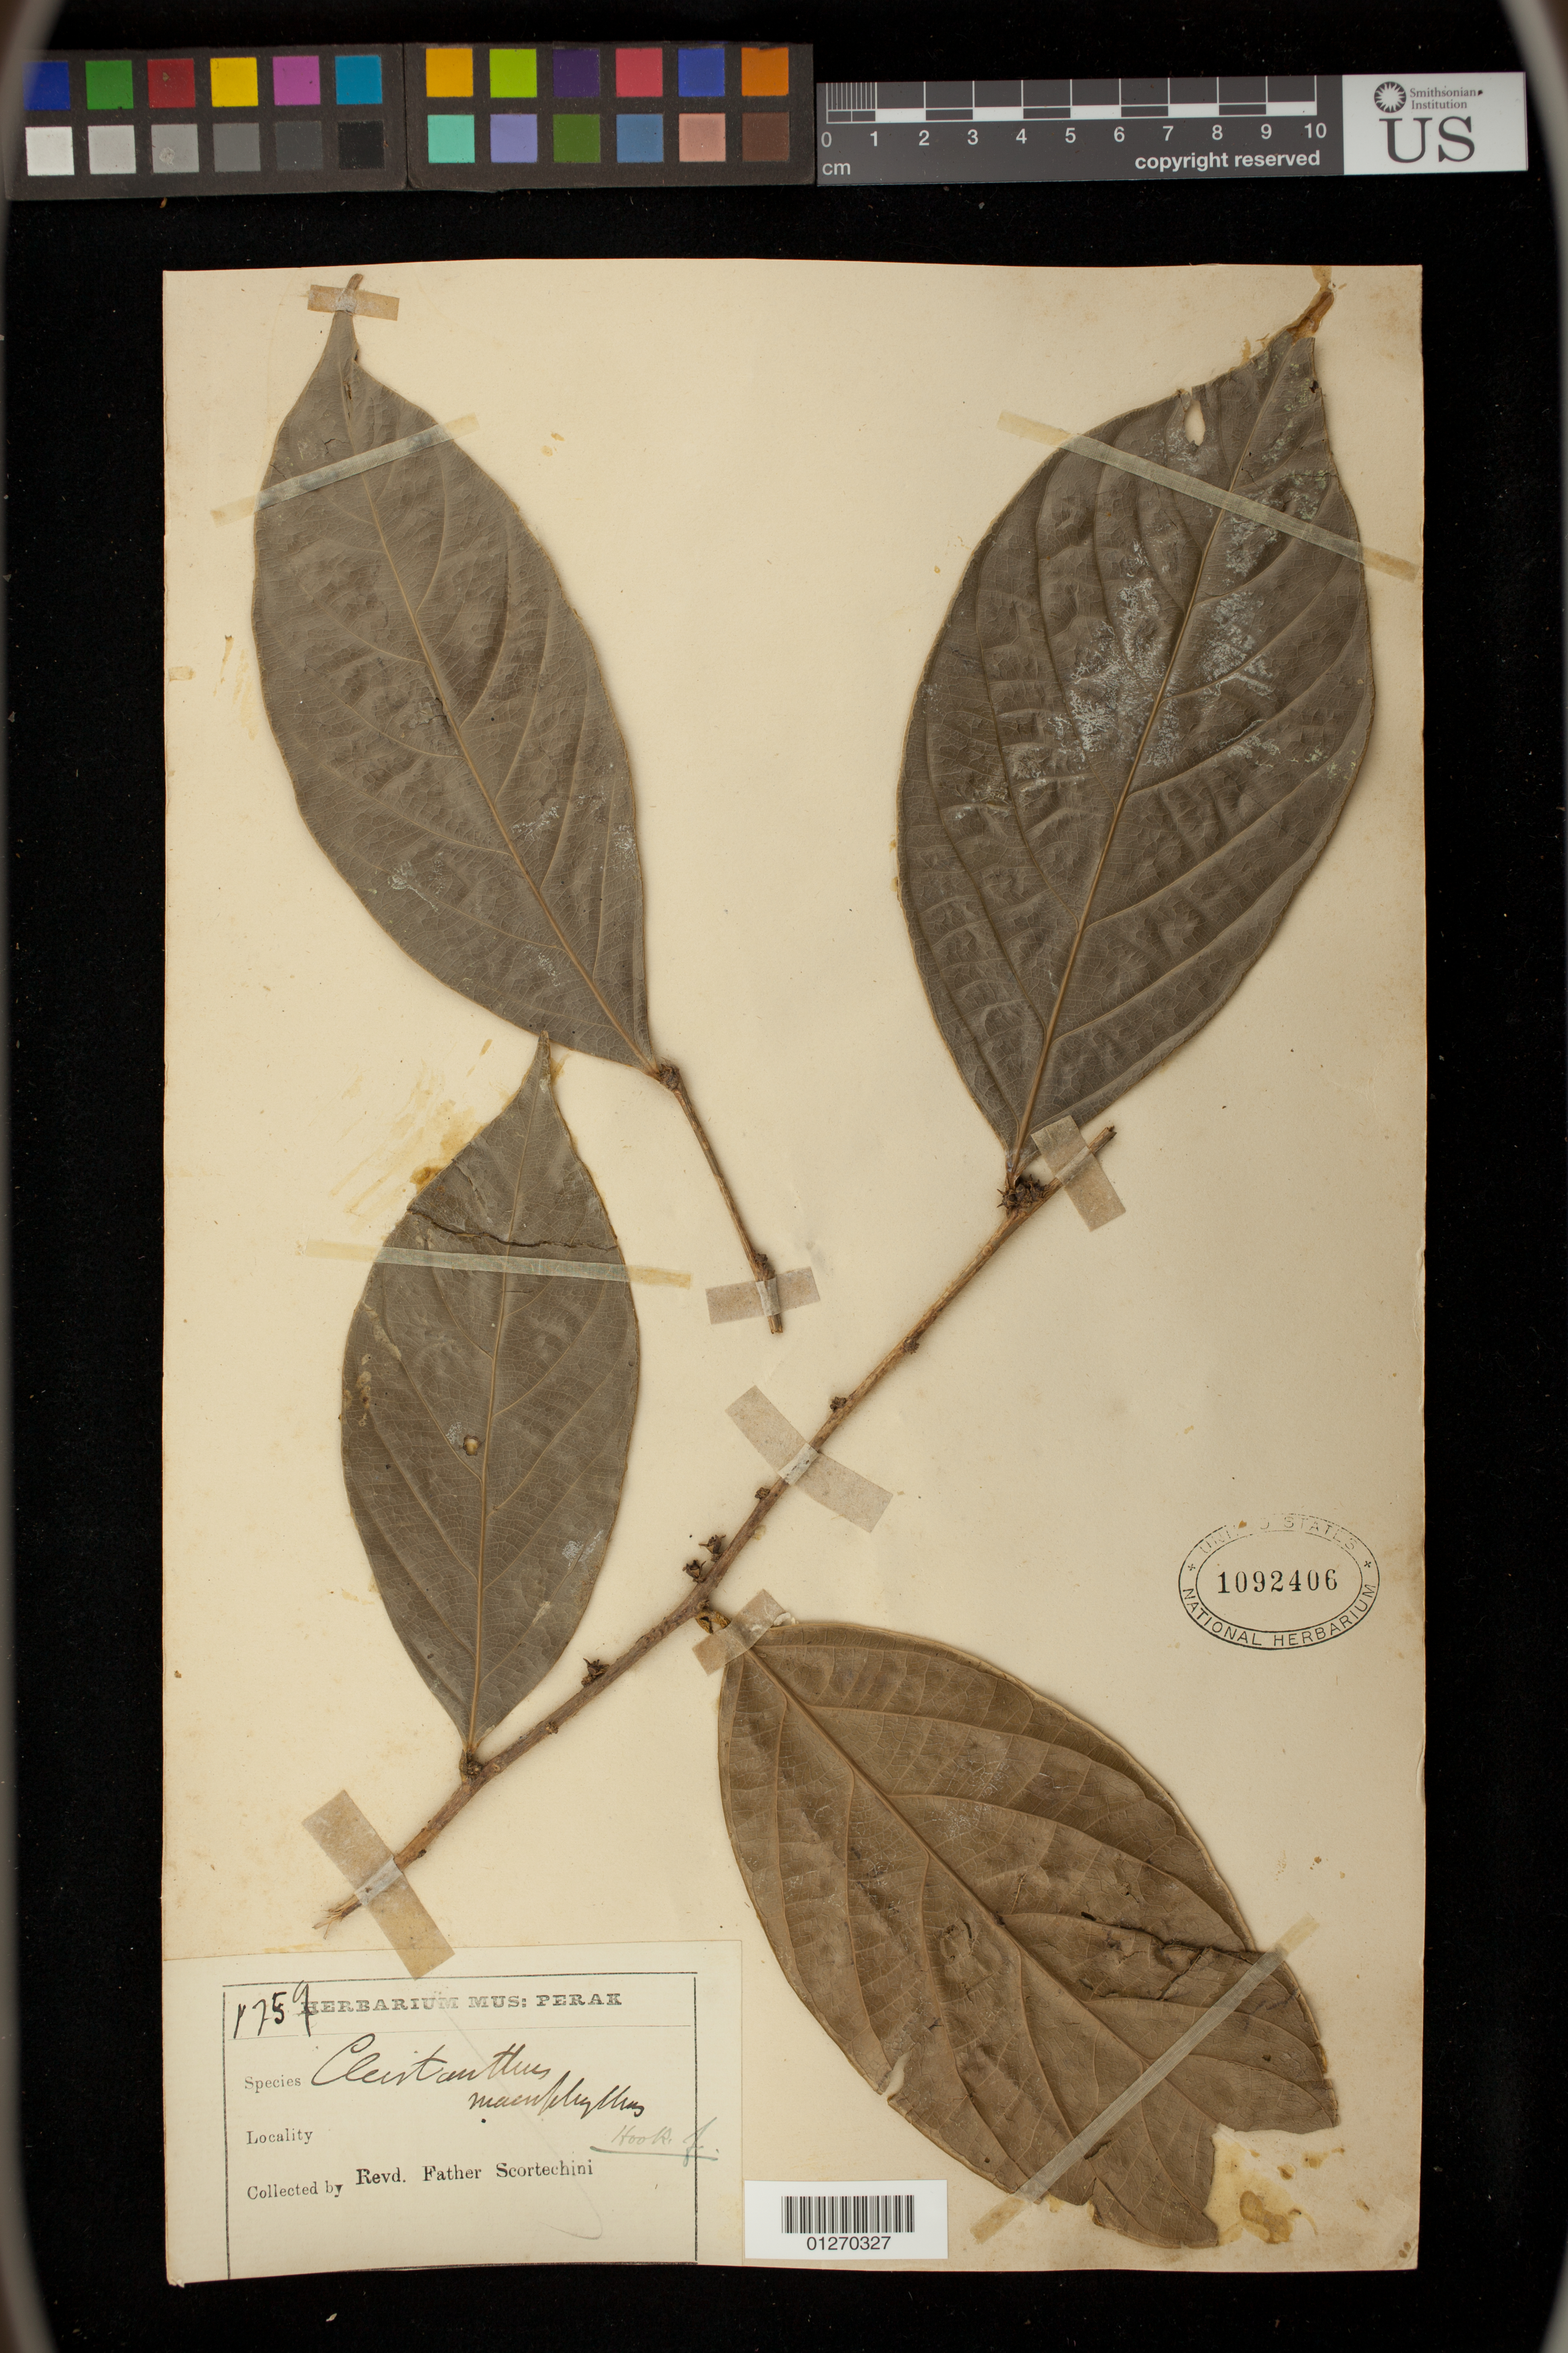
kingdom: Plantae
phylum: Tracheophyta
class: Magnoliopsida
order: Malpighiales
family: Phyllanthaceae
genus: Cleistanthus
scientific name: Cleistanthus macrophyllus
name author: Hook. f.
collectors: -. Scortechini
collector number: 1759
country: Malaysia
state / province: Perak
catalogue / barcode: US 1092406